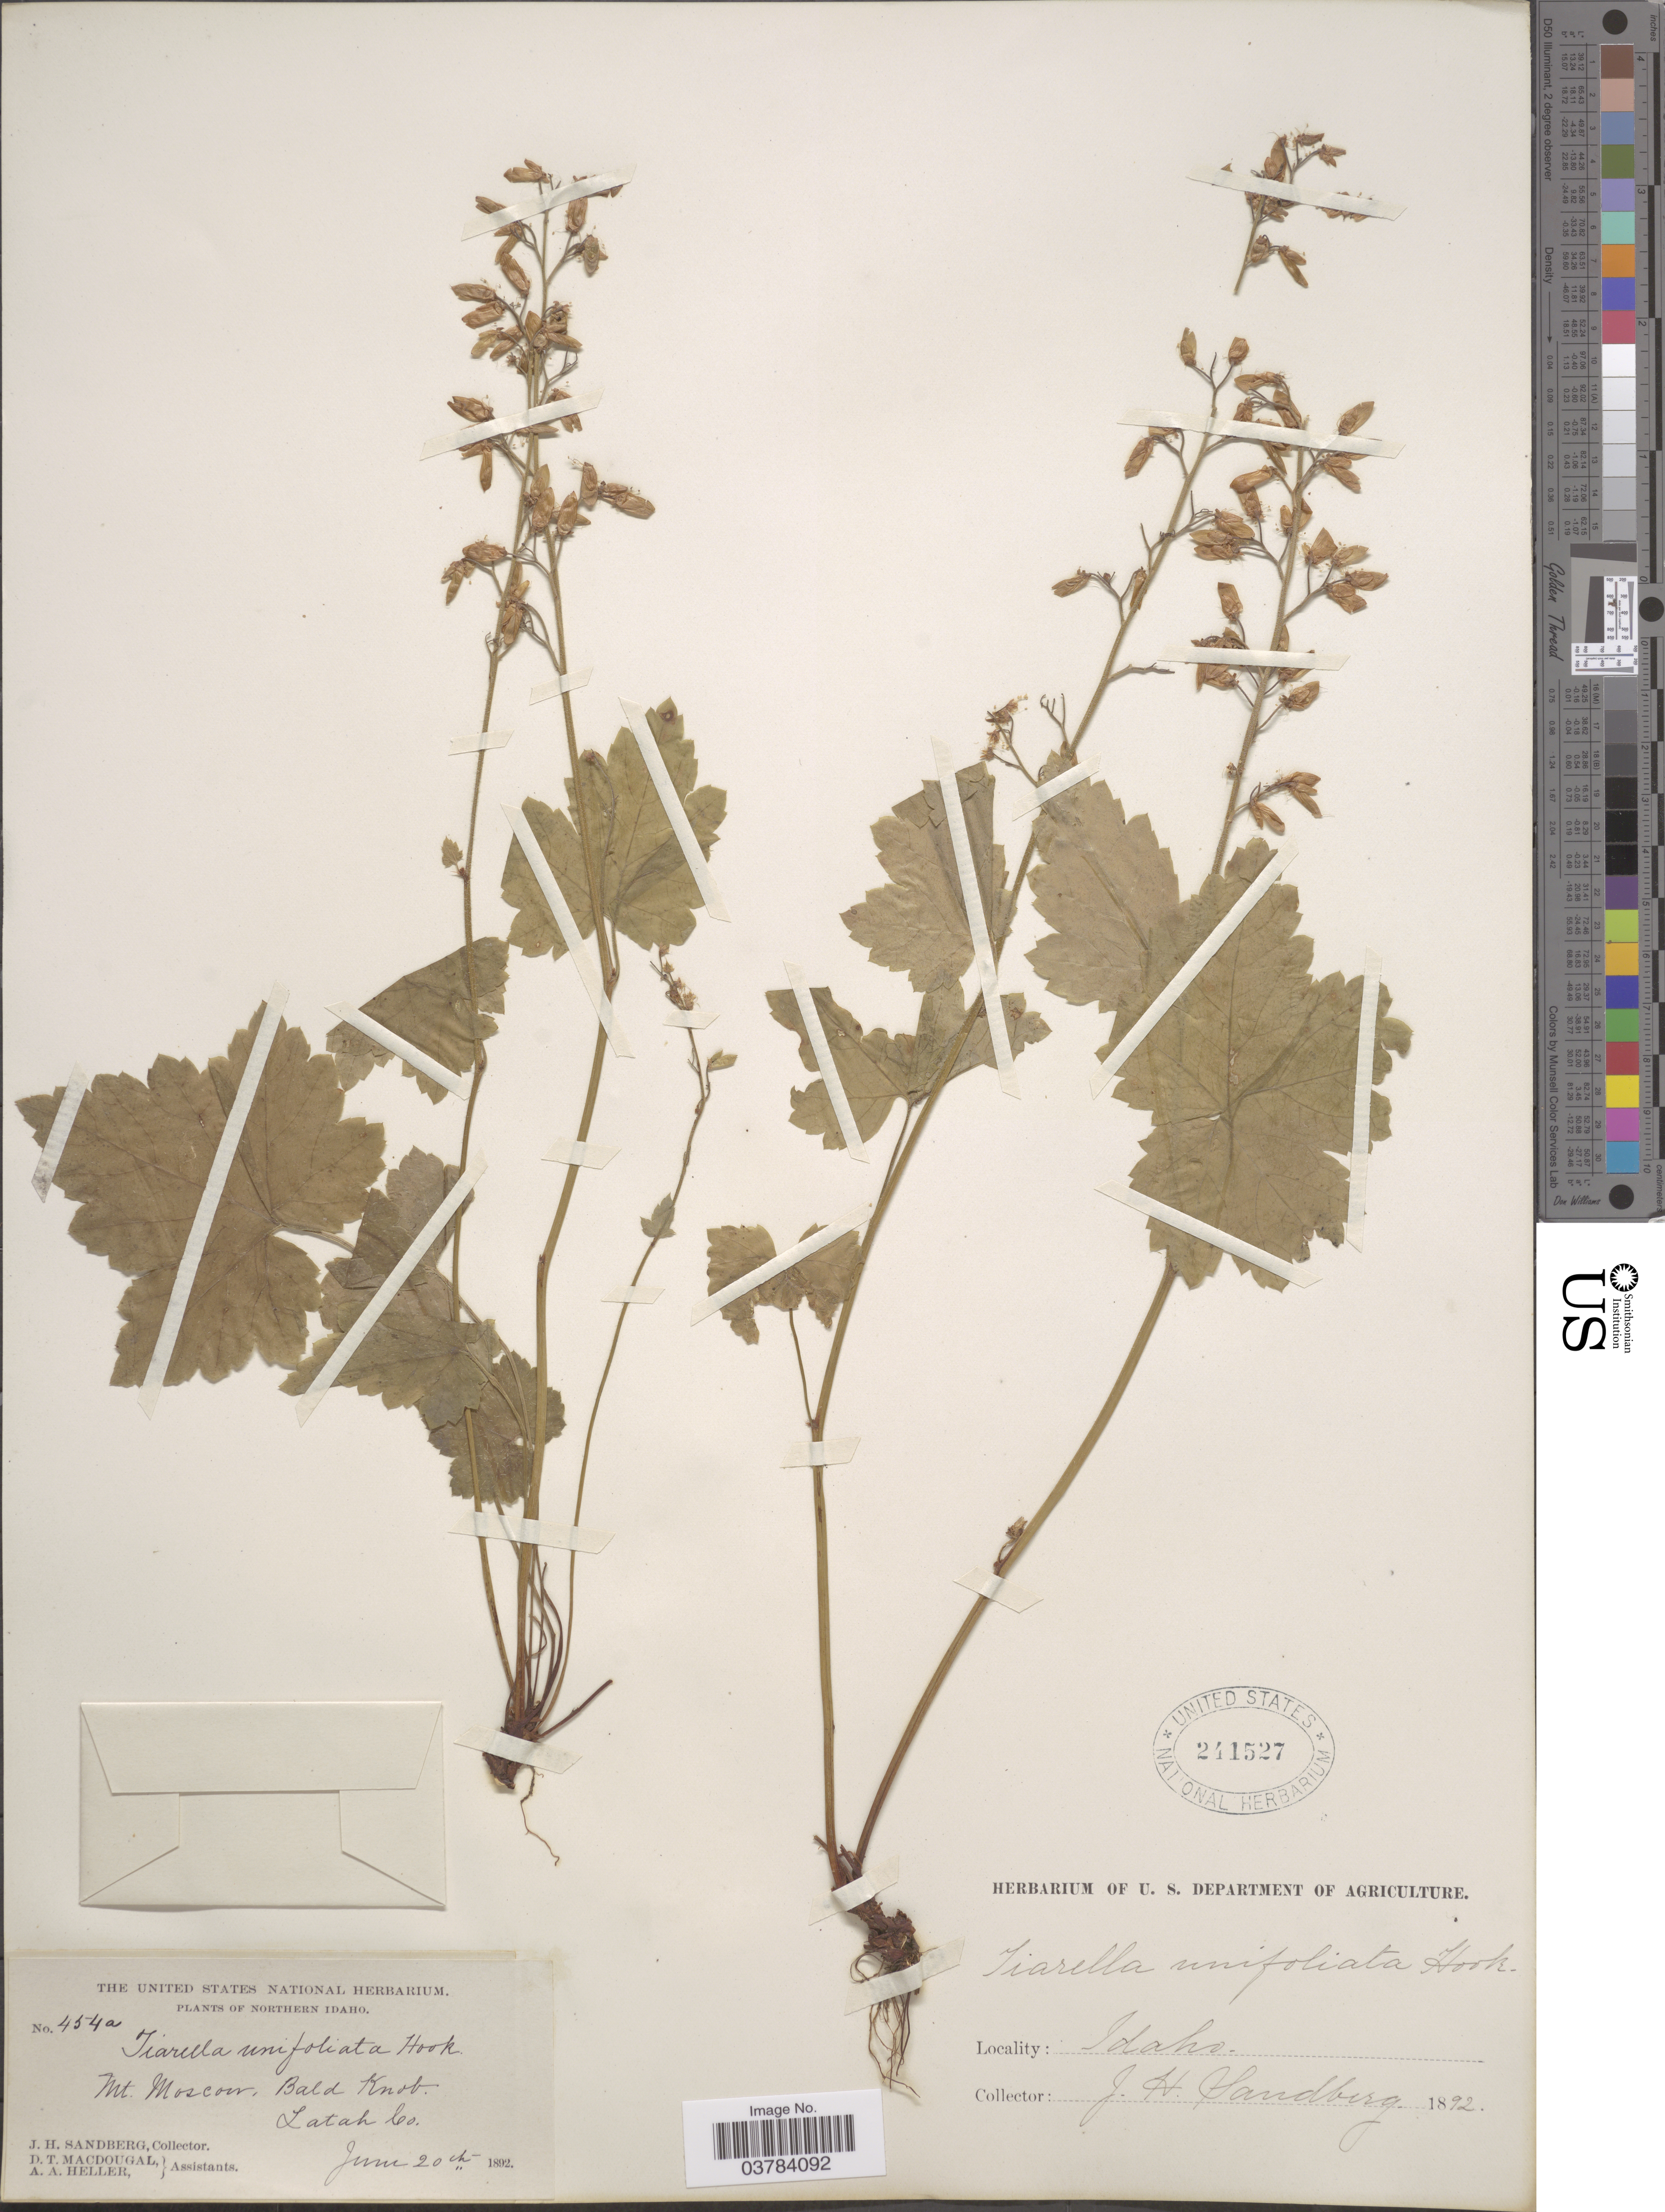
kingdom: Plantae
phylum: Tracheophyta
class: Magnoliopsida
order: Saxifragales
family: Saxifragaceae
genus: Tiarella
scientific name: Tiarella unifoliata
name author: Hook.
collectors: J. H. Sandberg, D. T. MacDougal & A. A. Heller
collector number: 454a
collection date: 1892-06-20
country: United States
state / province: Idaho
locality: Northern Idaho. Mt. Moscow, Bald Knob. Latah Co.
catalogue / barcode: US 241527